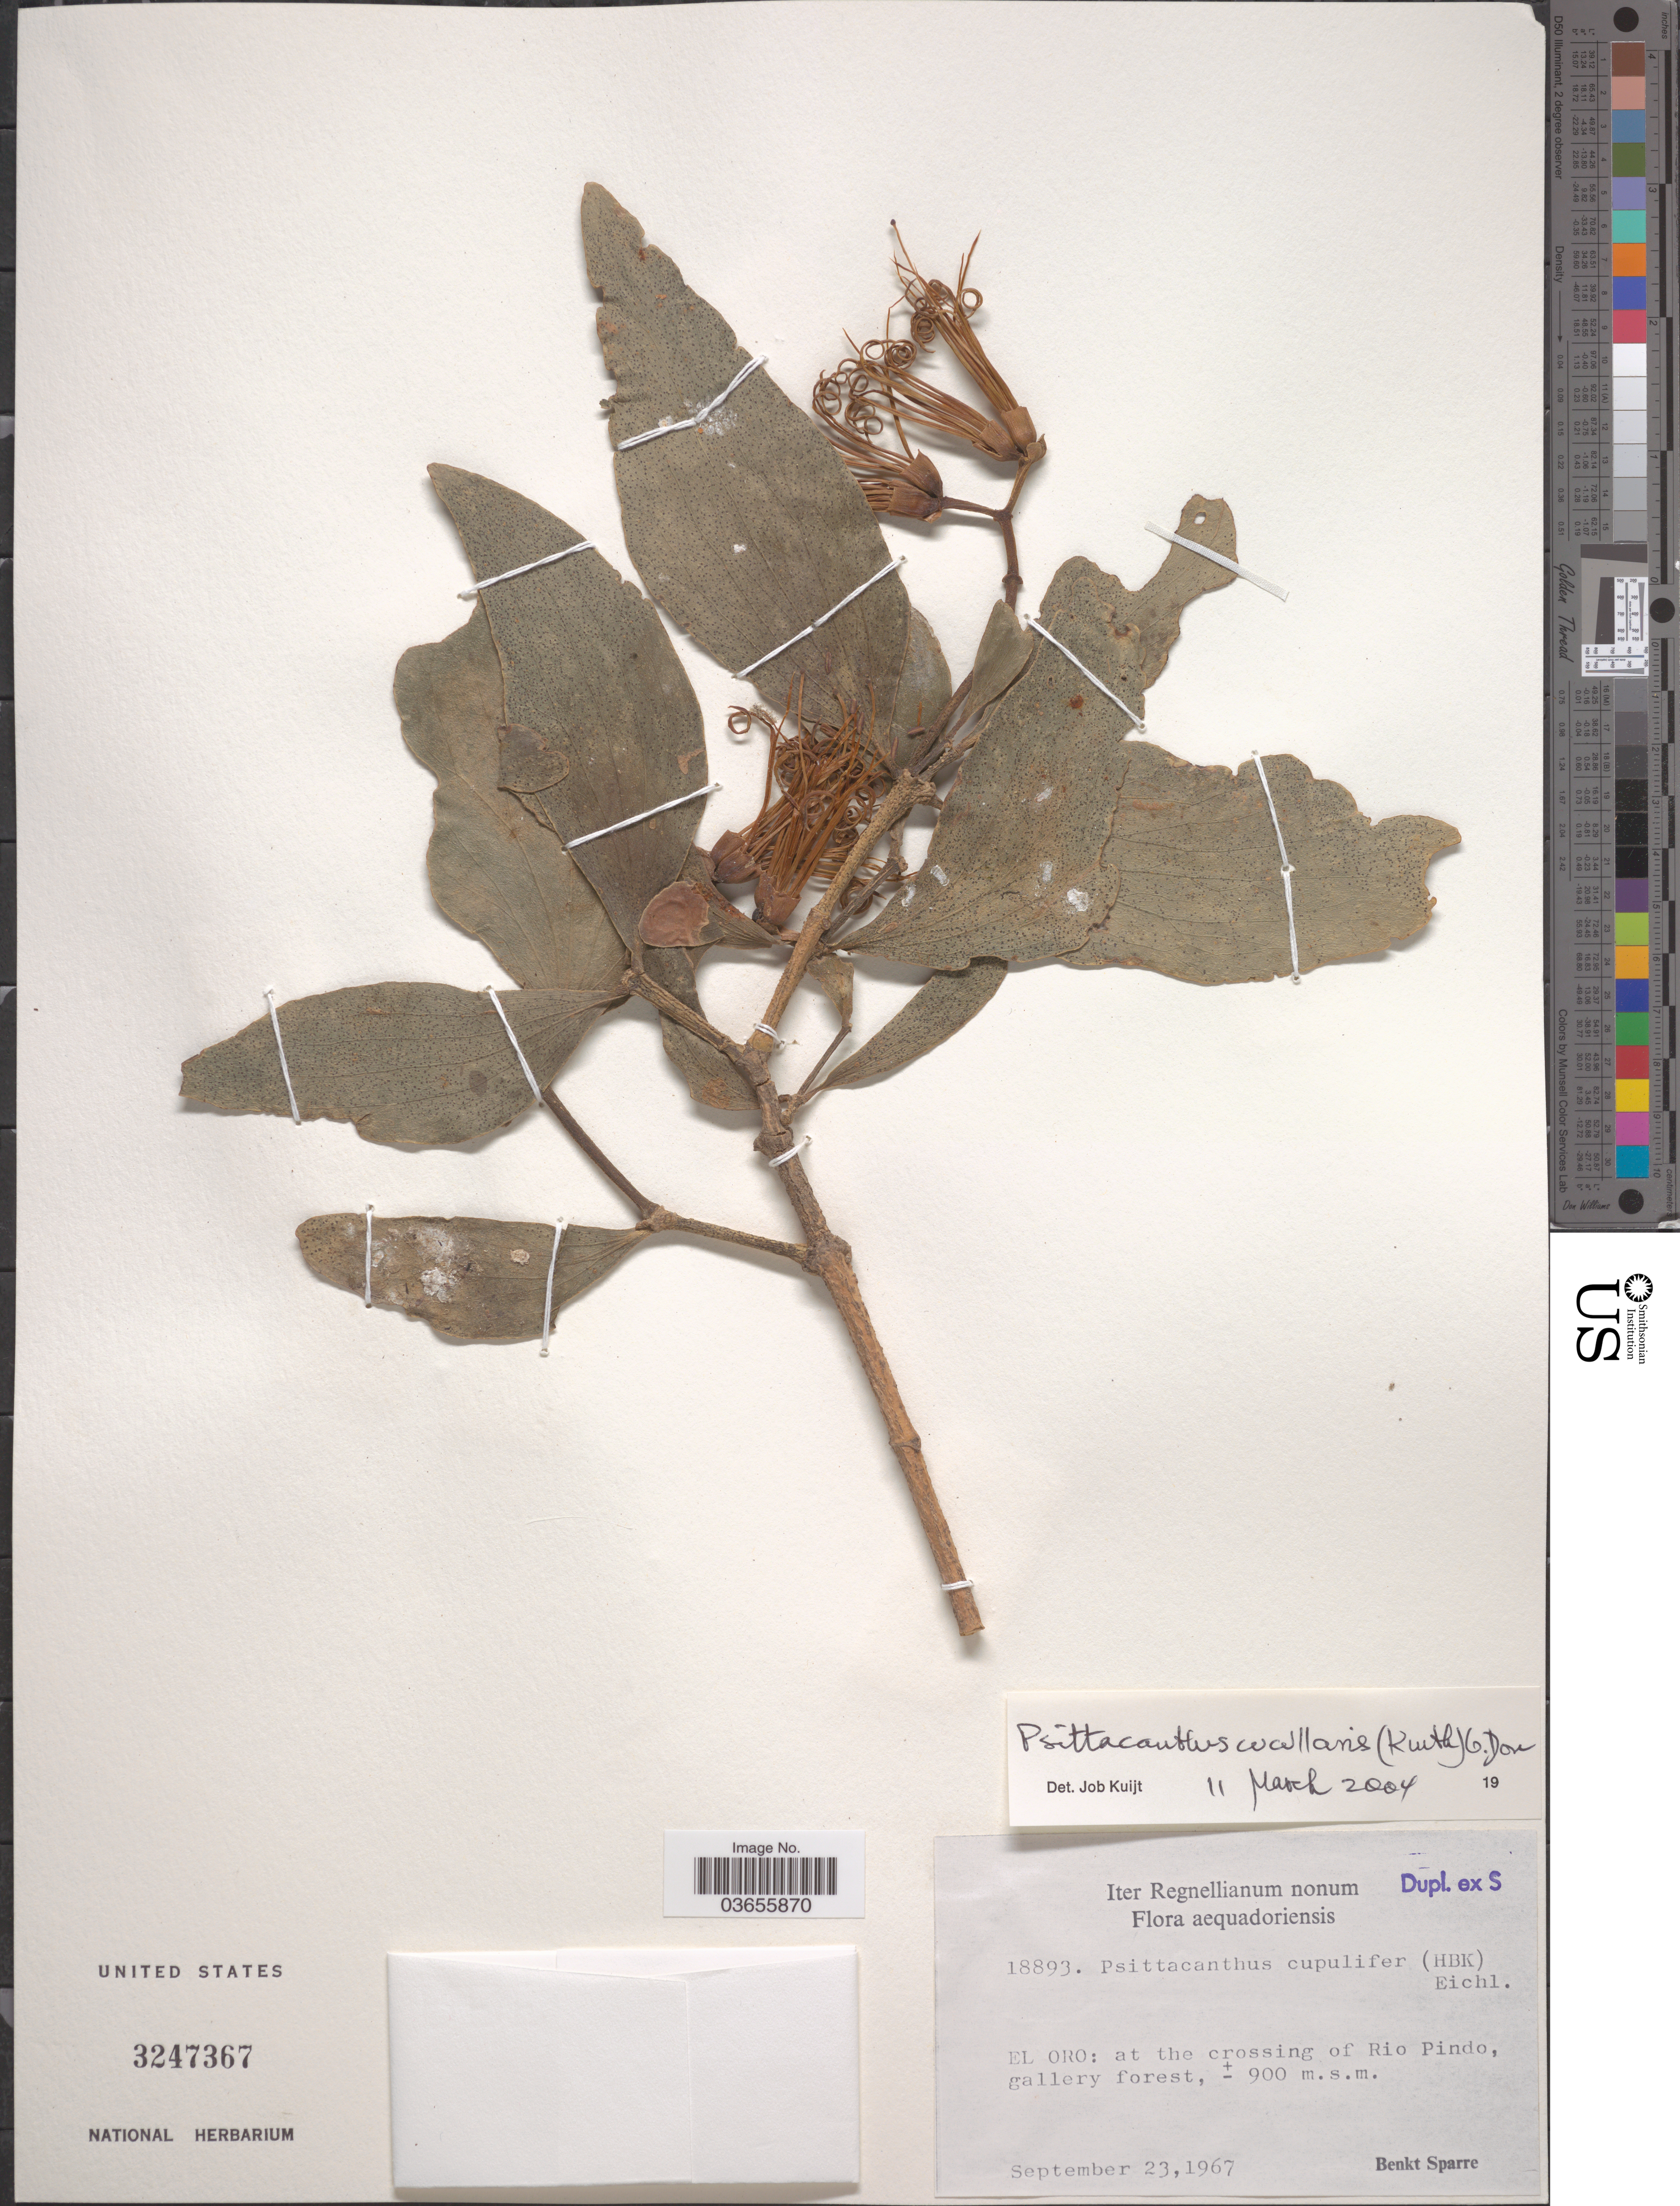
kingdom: Plantae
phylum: Tracheophyta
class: Magnoliopsida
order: Santalales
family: Loranthaceae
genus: Psittacanthus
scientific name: Psittacanthus cucullaris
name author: (Kunth) G. Don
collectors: B. Sparre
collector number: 18893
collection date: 1967-09-23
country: Ecuador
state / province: El Oro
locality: At the crossing of Rio Pindo, gallery forest.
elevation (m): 900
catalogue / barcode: US 3247367